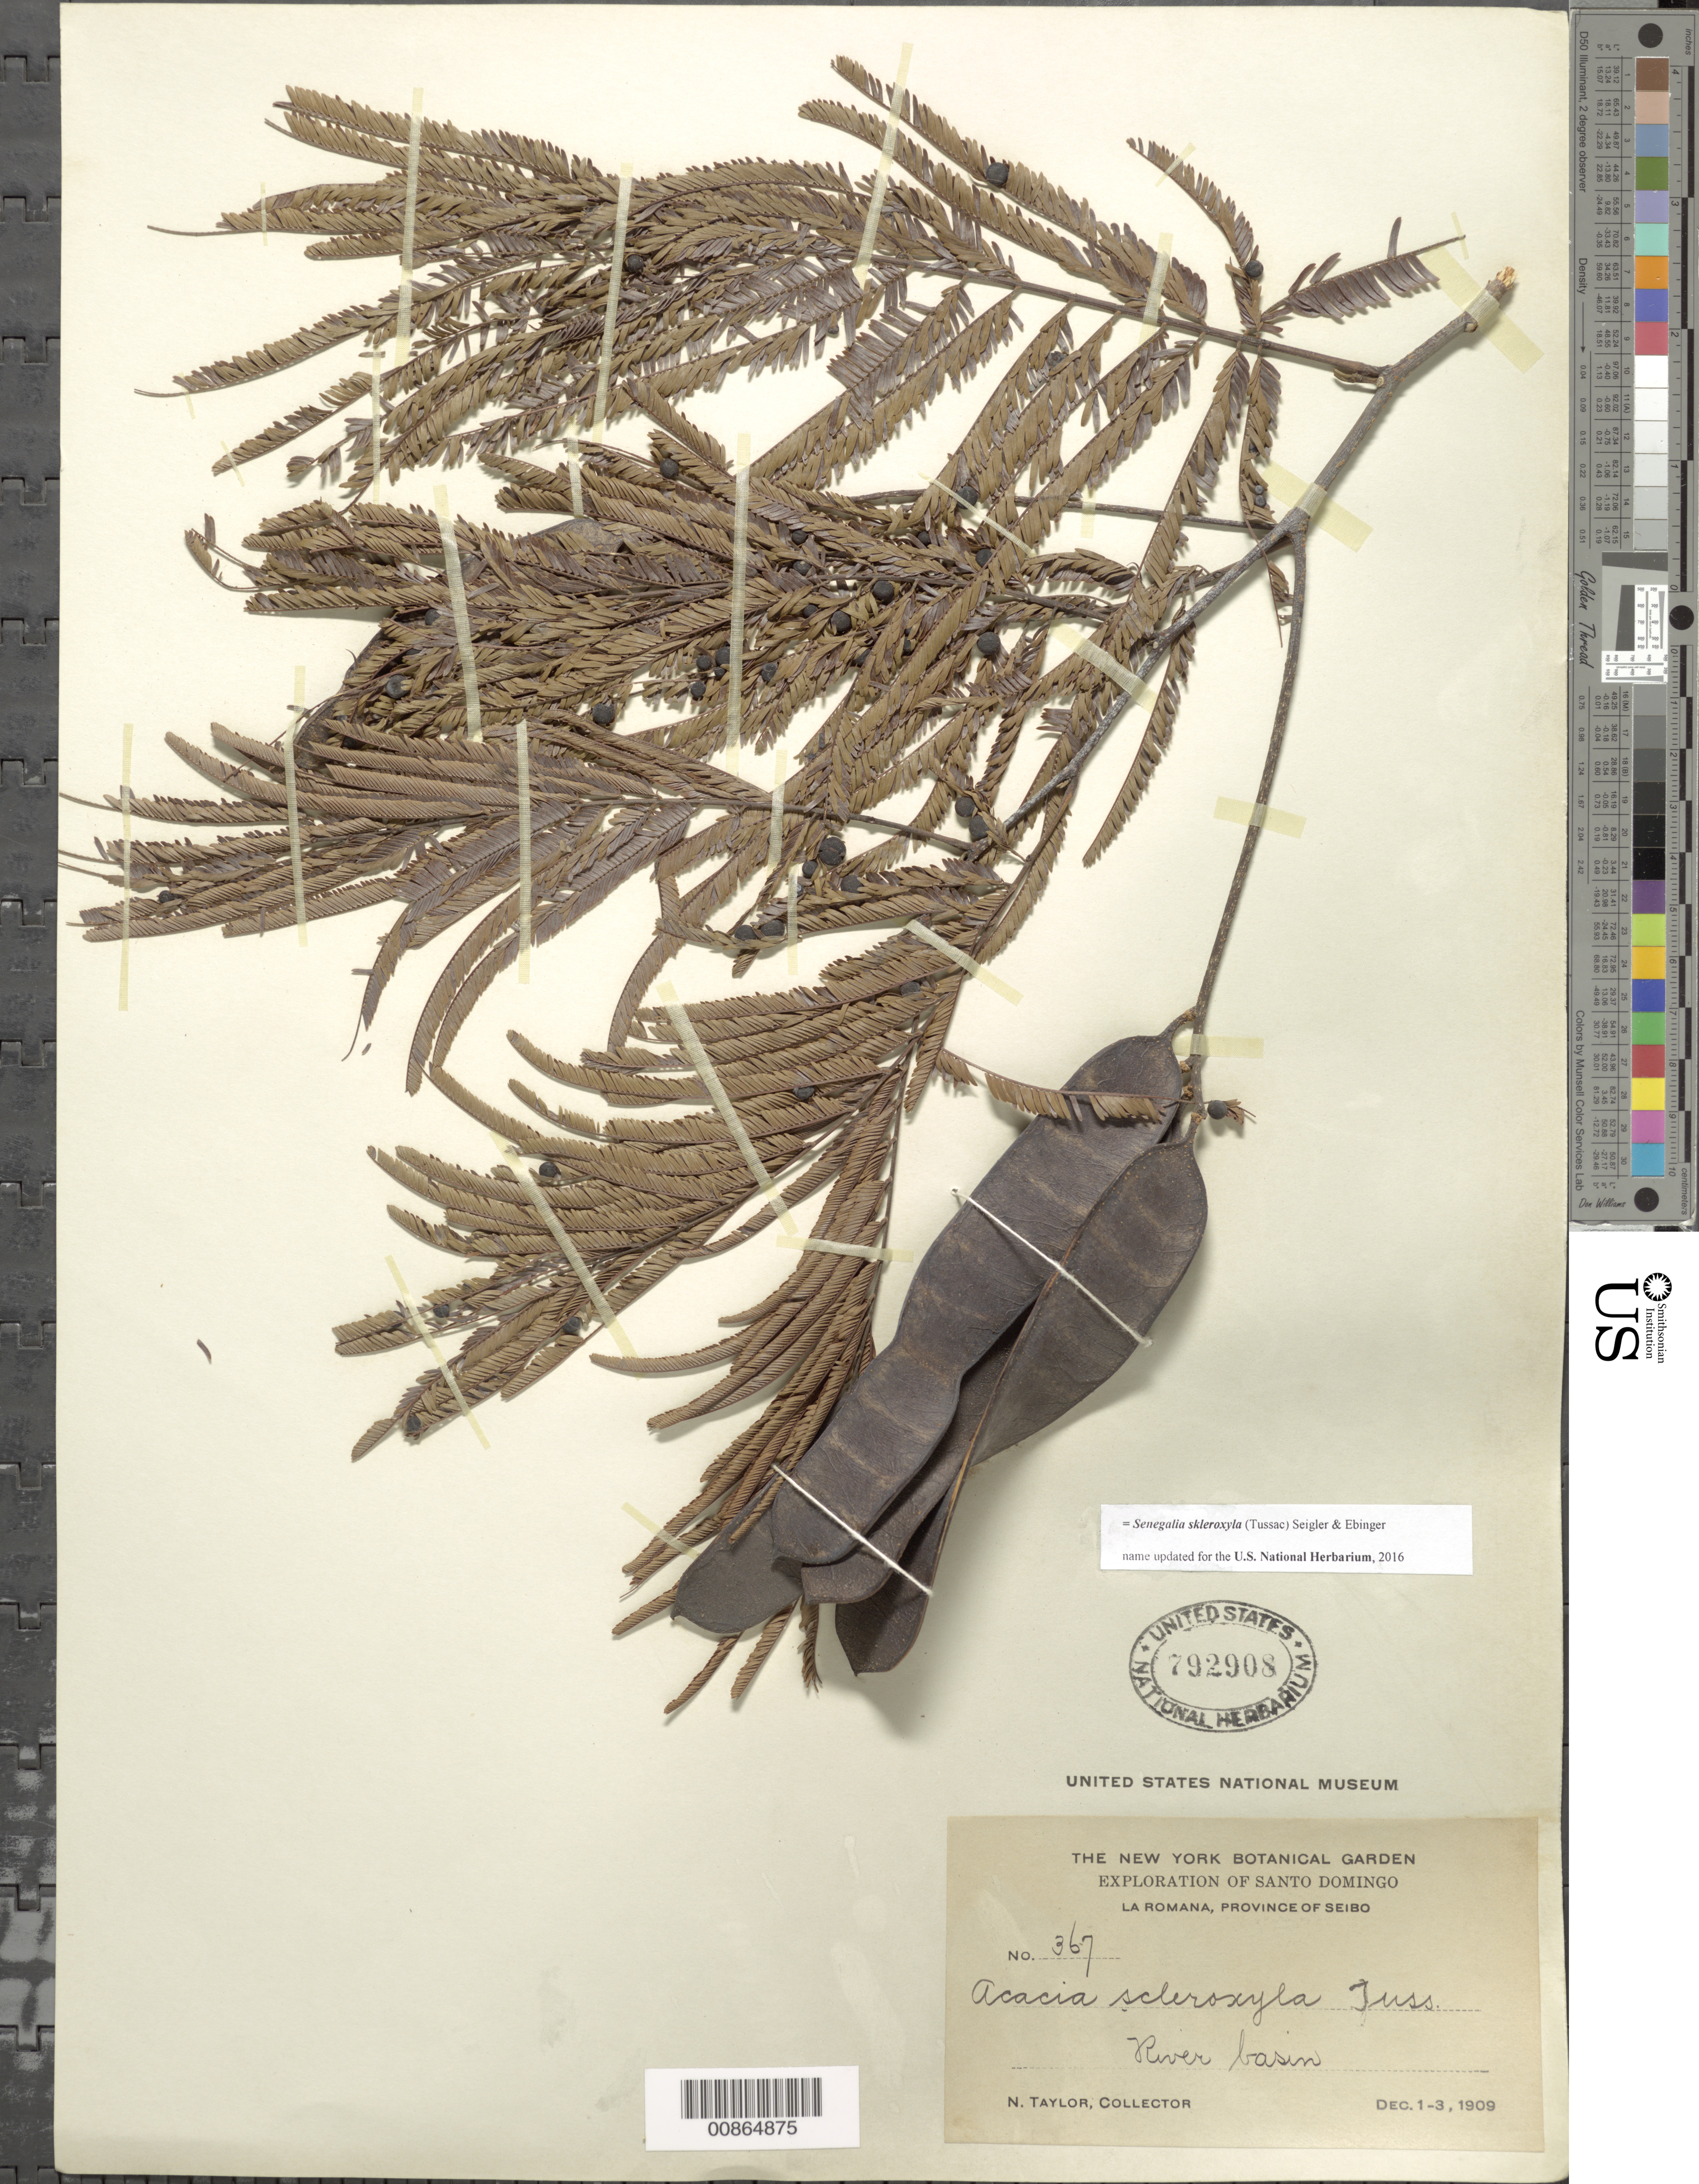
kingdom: Plantae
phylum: Tracheophyta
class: Magnoliopsida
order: Fabales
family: Fabaceae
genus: Parasenegalia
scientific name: Parasenegalia skleroxyla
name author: (Tussac) Seigler & Ebinger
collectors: N. Taylor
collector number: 367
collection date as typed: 01 Dec 1909 to 03 Dec 1909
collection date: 1909-12-01/1909-12-03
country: Dominican Republic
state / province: El Seibo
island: Hispaniola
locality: La Romana.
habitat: River basin.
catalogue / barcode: US 792908